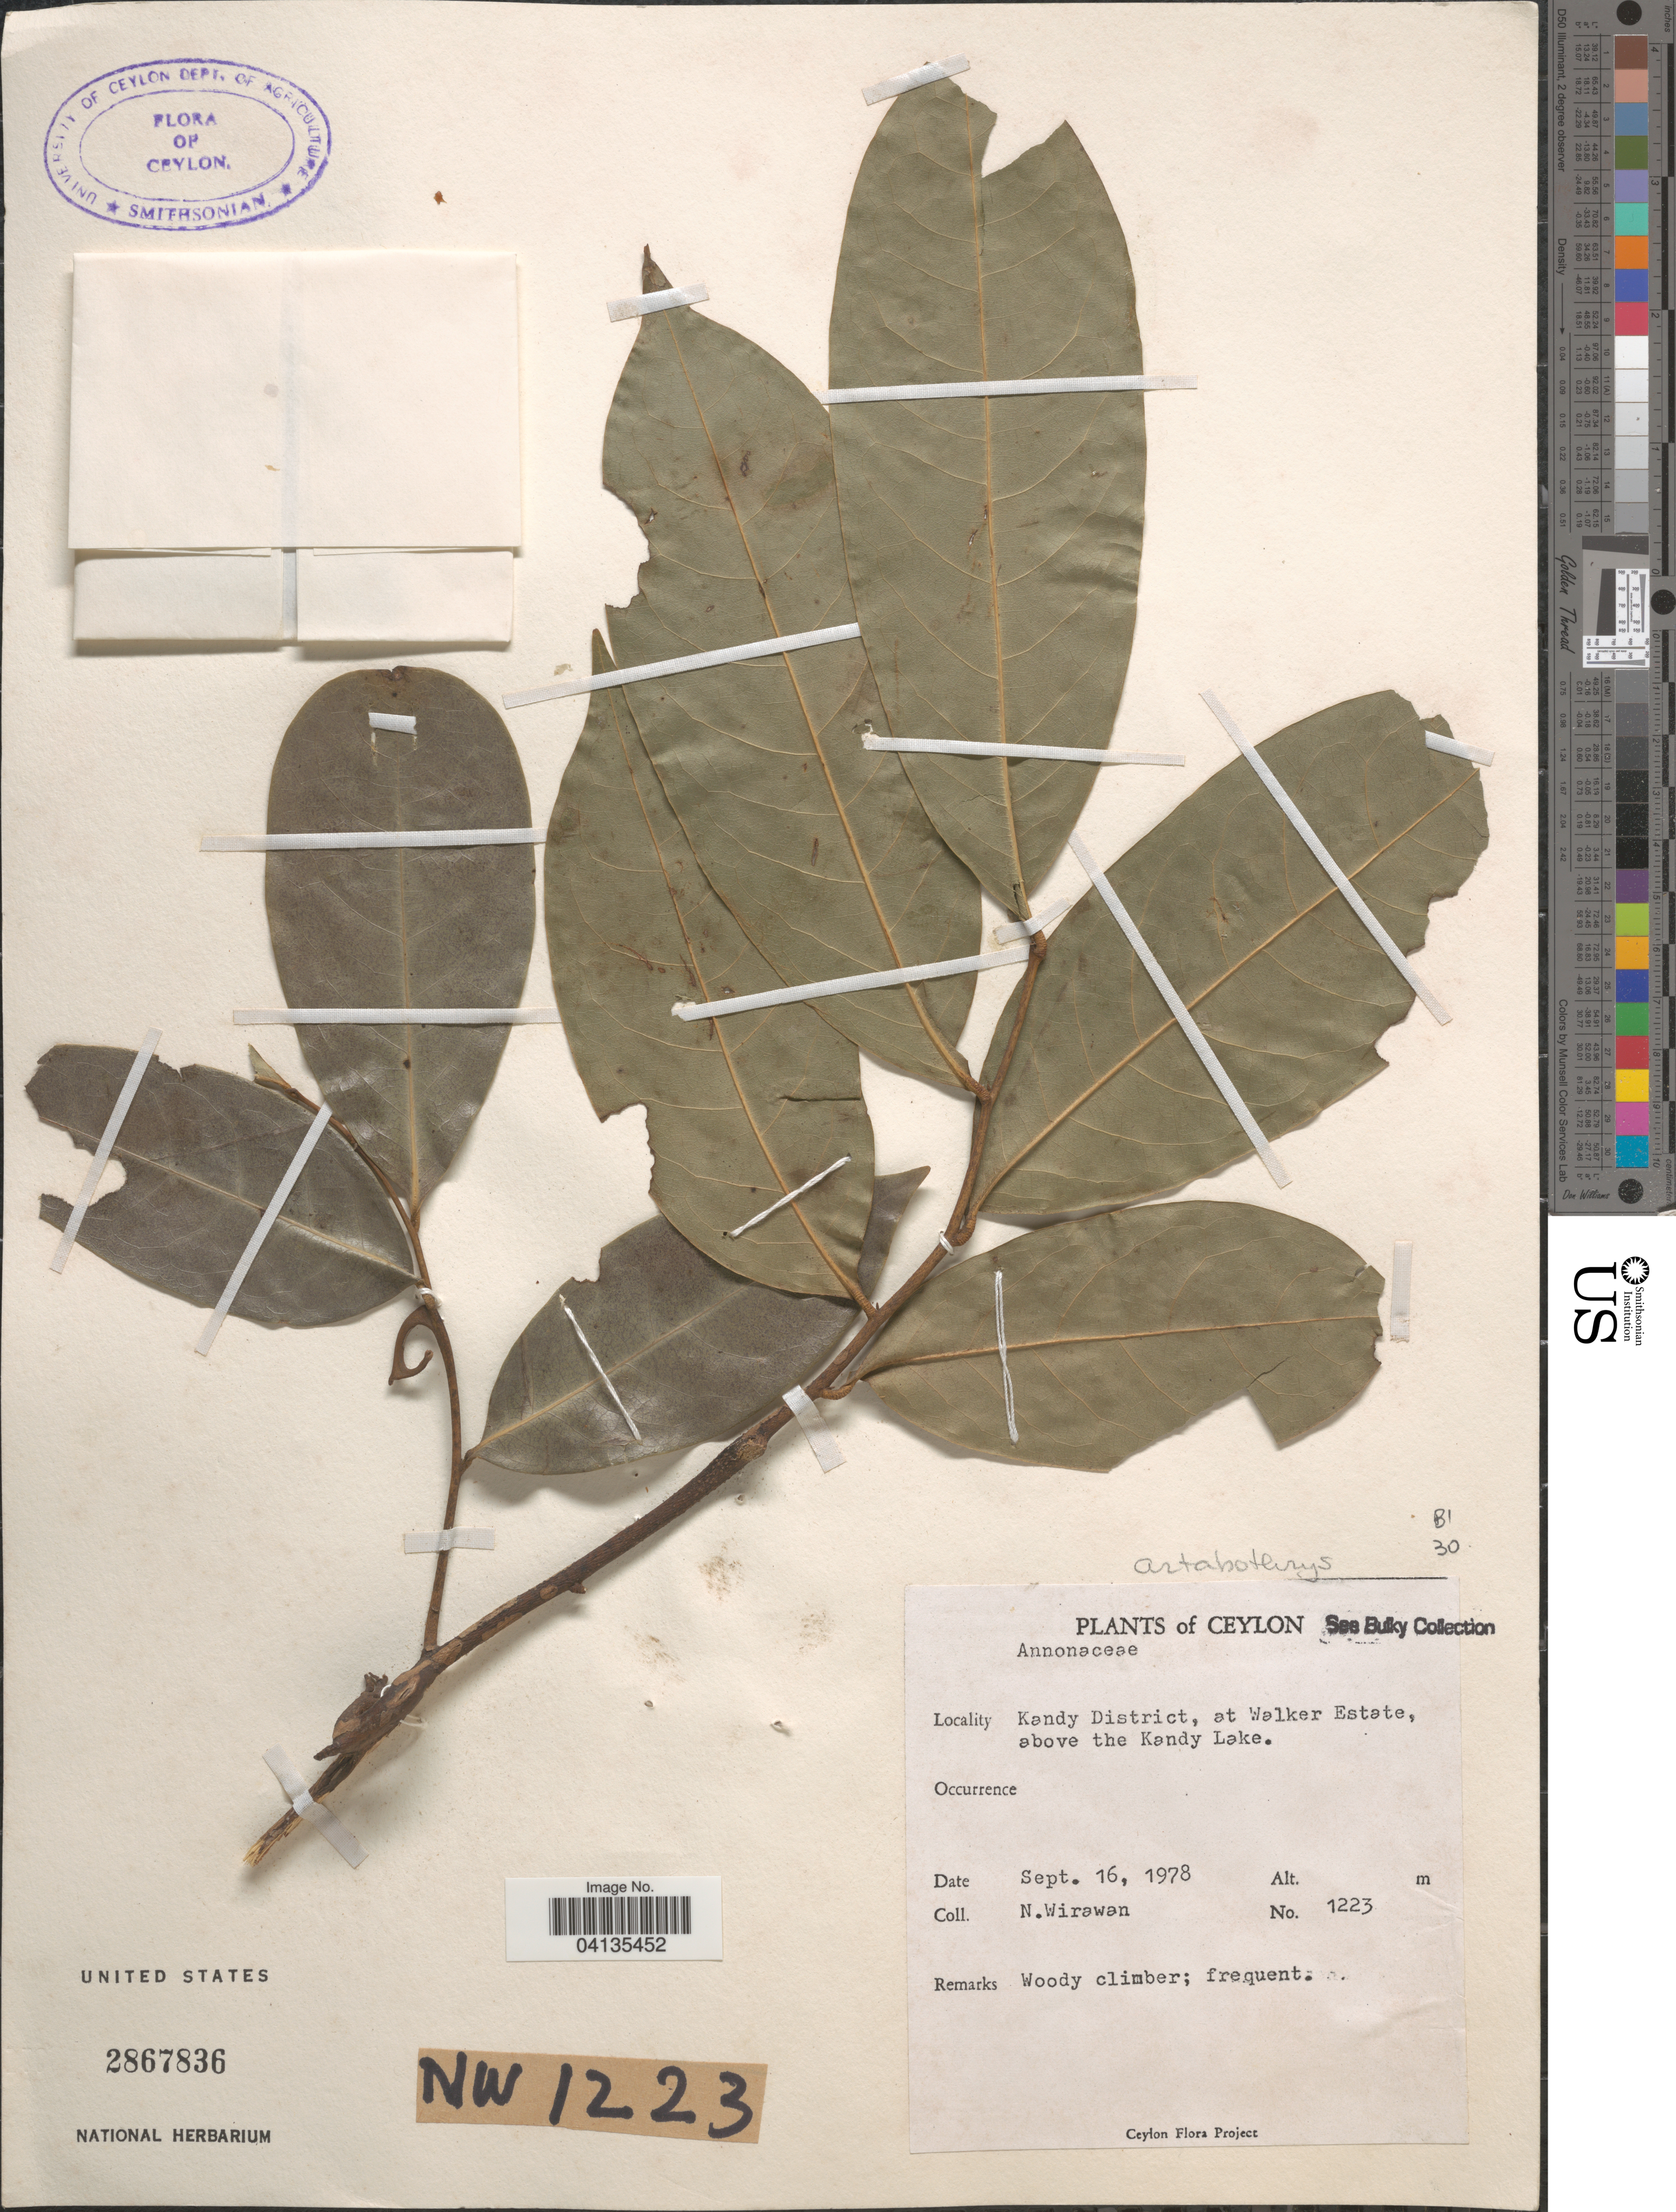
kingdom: Plantae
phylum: Tracheophyta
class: Magnoliopsida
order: Magnoliales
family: Annonaceae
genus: Artabotrys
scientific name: Artabotrys sp.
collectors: N. Wirawan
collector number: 1223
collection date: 1978-09-16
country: Indonesia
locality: Ceylon. Kandy District, at Walker Estate, above the Kandy Lake.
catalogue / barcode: US 2867836